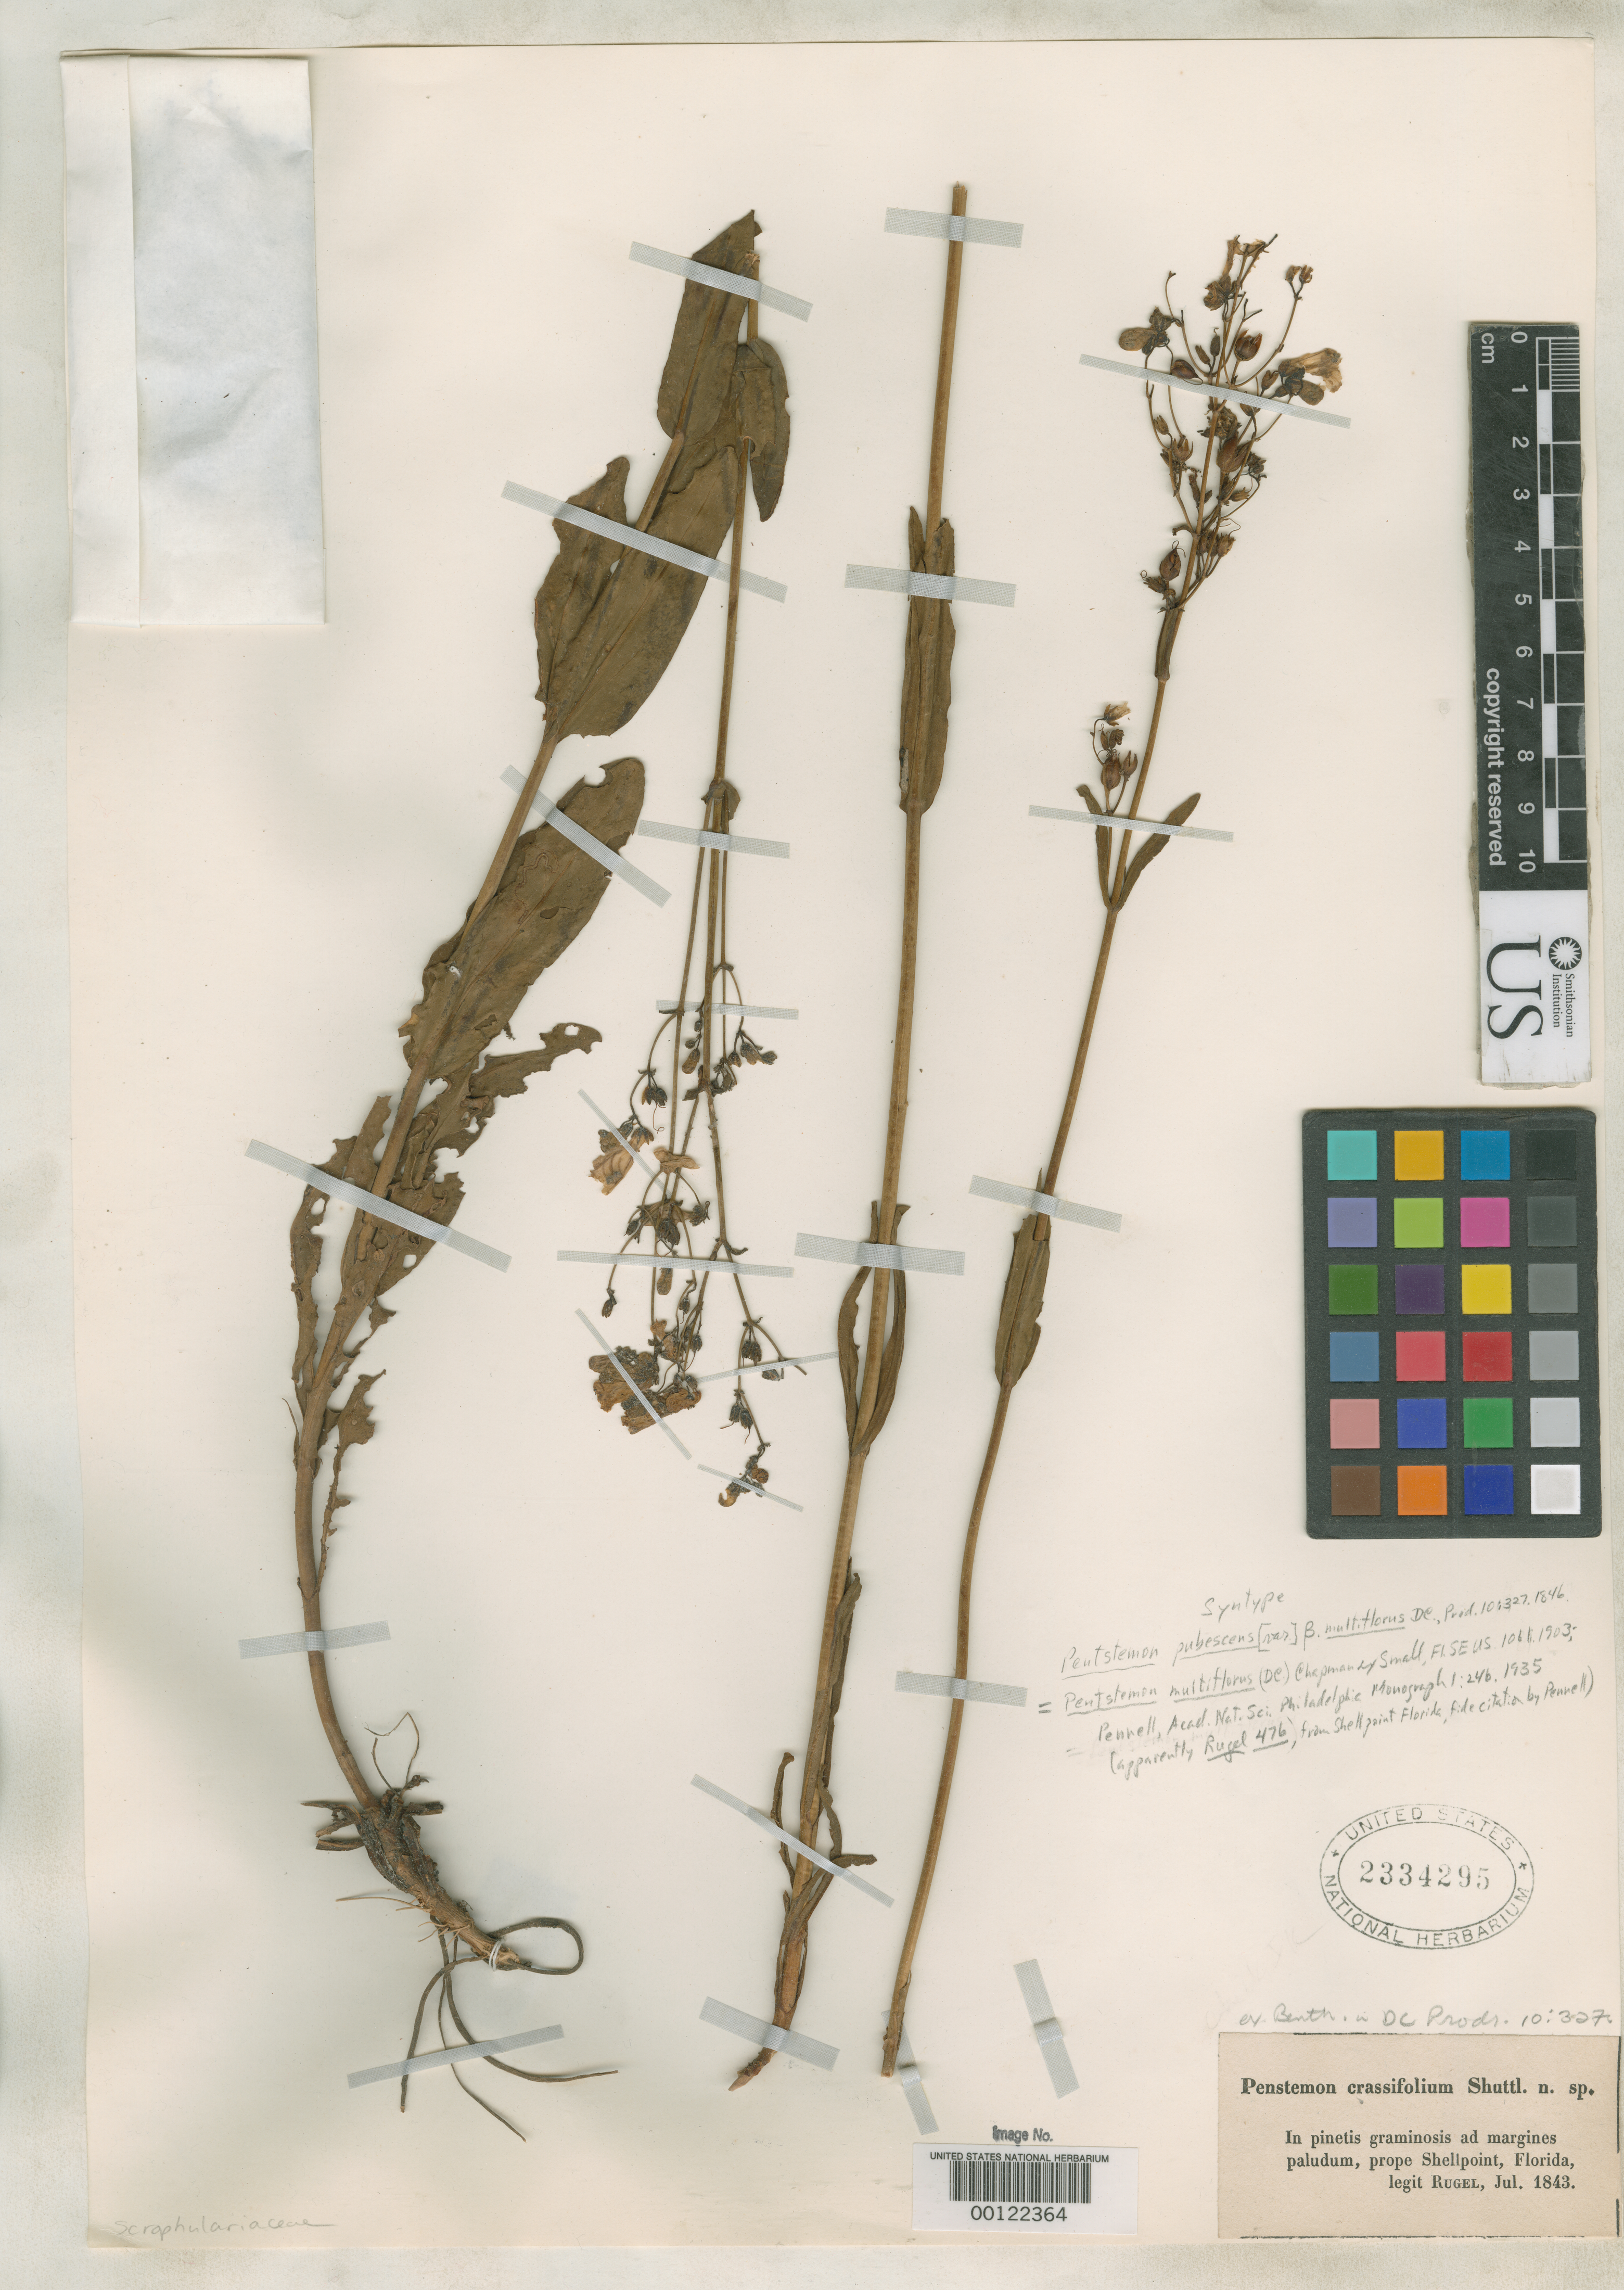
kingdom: Plantae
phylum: Tracheophyta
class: Magnoliopsida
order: Lamiales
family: Plantaginaceae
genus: Penstemon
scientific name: Penstemon pubescens var. multiflorus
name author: A. DC. in DC.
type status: Syntype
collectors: F. Rugel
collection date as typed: Jul 1843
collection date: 1843-07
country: United States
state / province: Florida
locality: Shellpoint.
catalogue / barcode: US 2334295